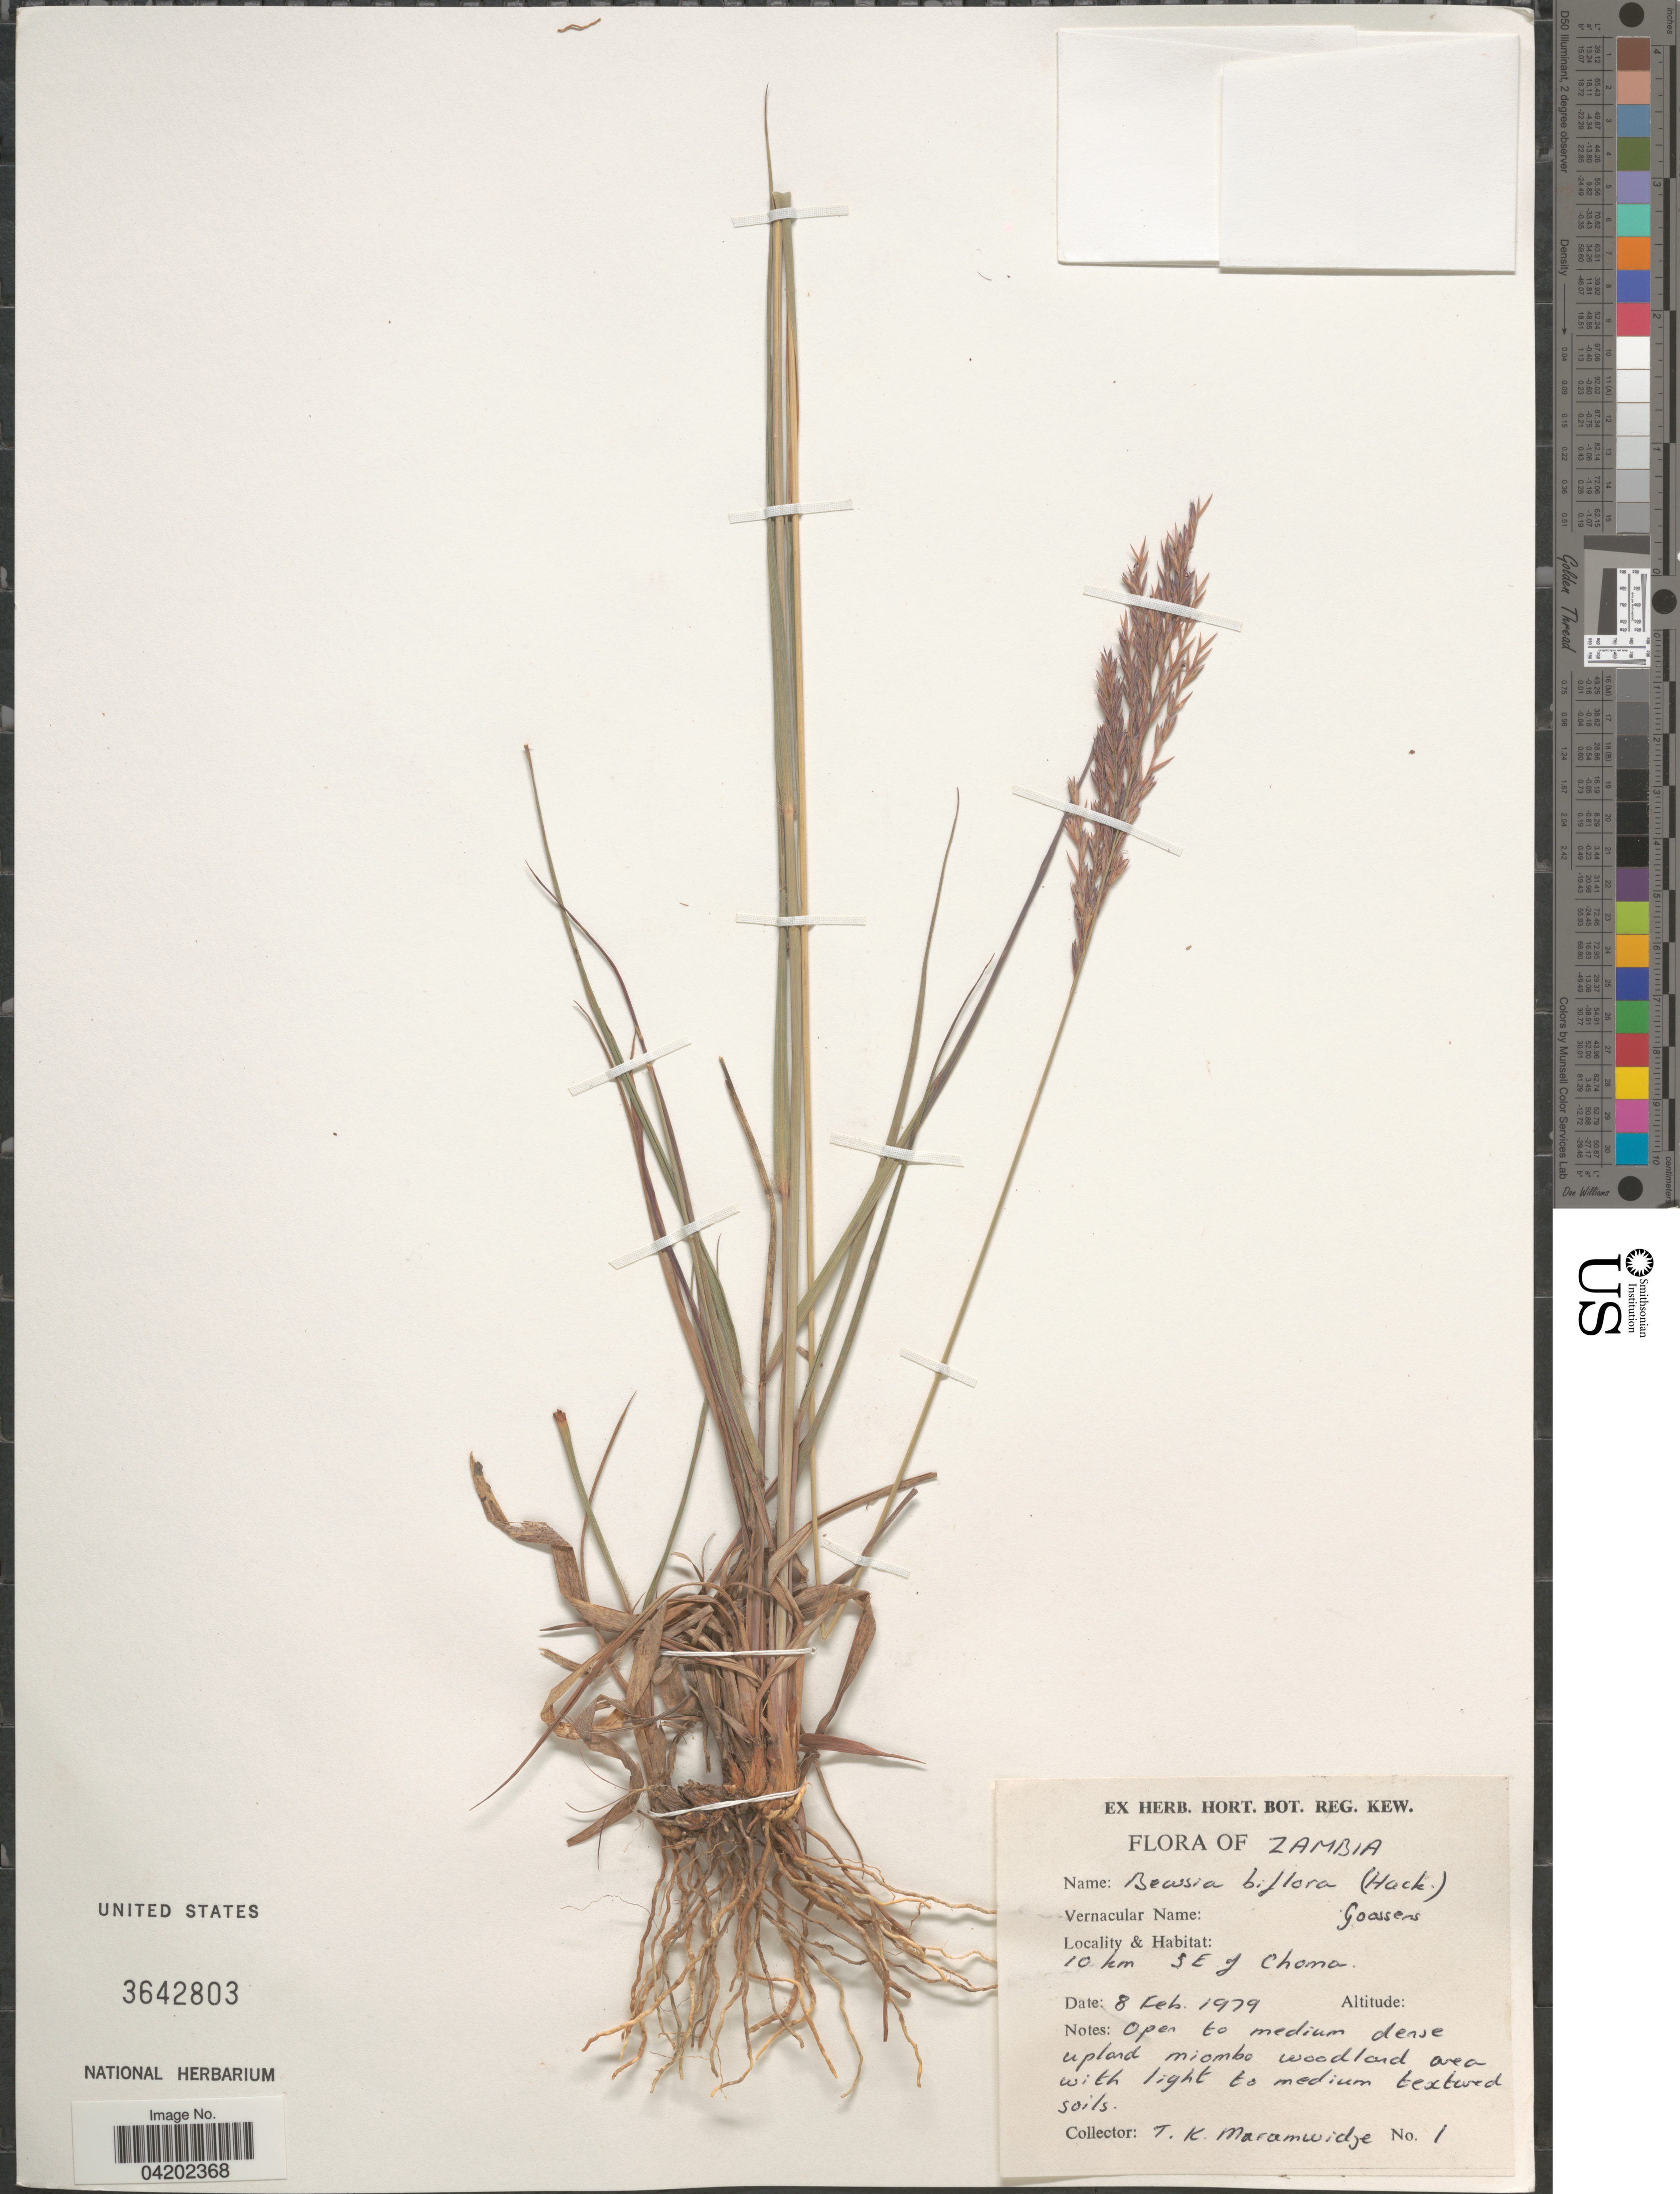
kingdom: Plantae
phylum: Tracheophyta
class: Liliopsida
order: Poales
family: Poaceae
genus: Bewsia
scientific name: Bewsia biflora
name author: (Hack.) Gooss.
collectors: T. Maramwidje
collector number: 1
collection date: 1979-02-08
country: Zambia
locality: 10 km SE of Choma.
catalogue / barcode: US 3642803